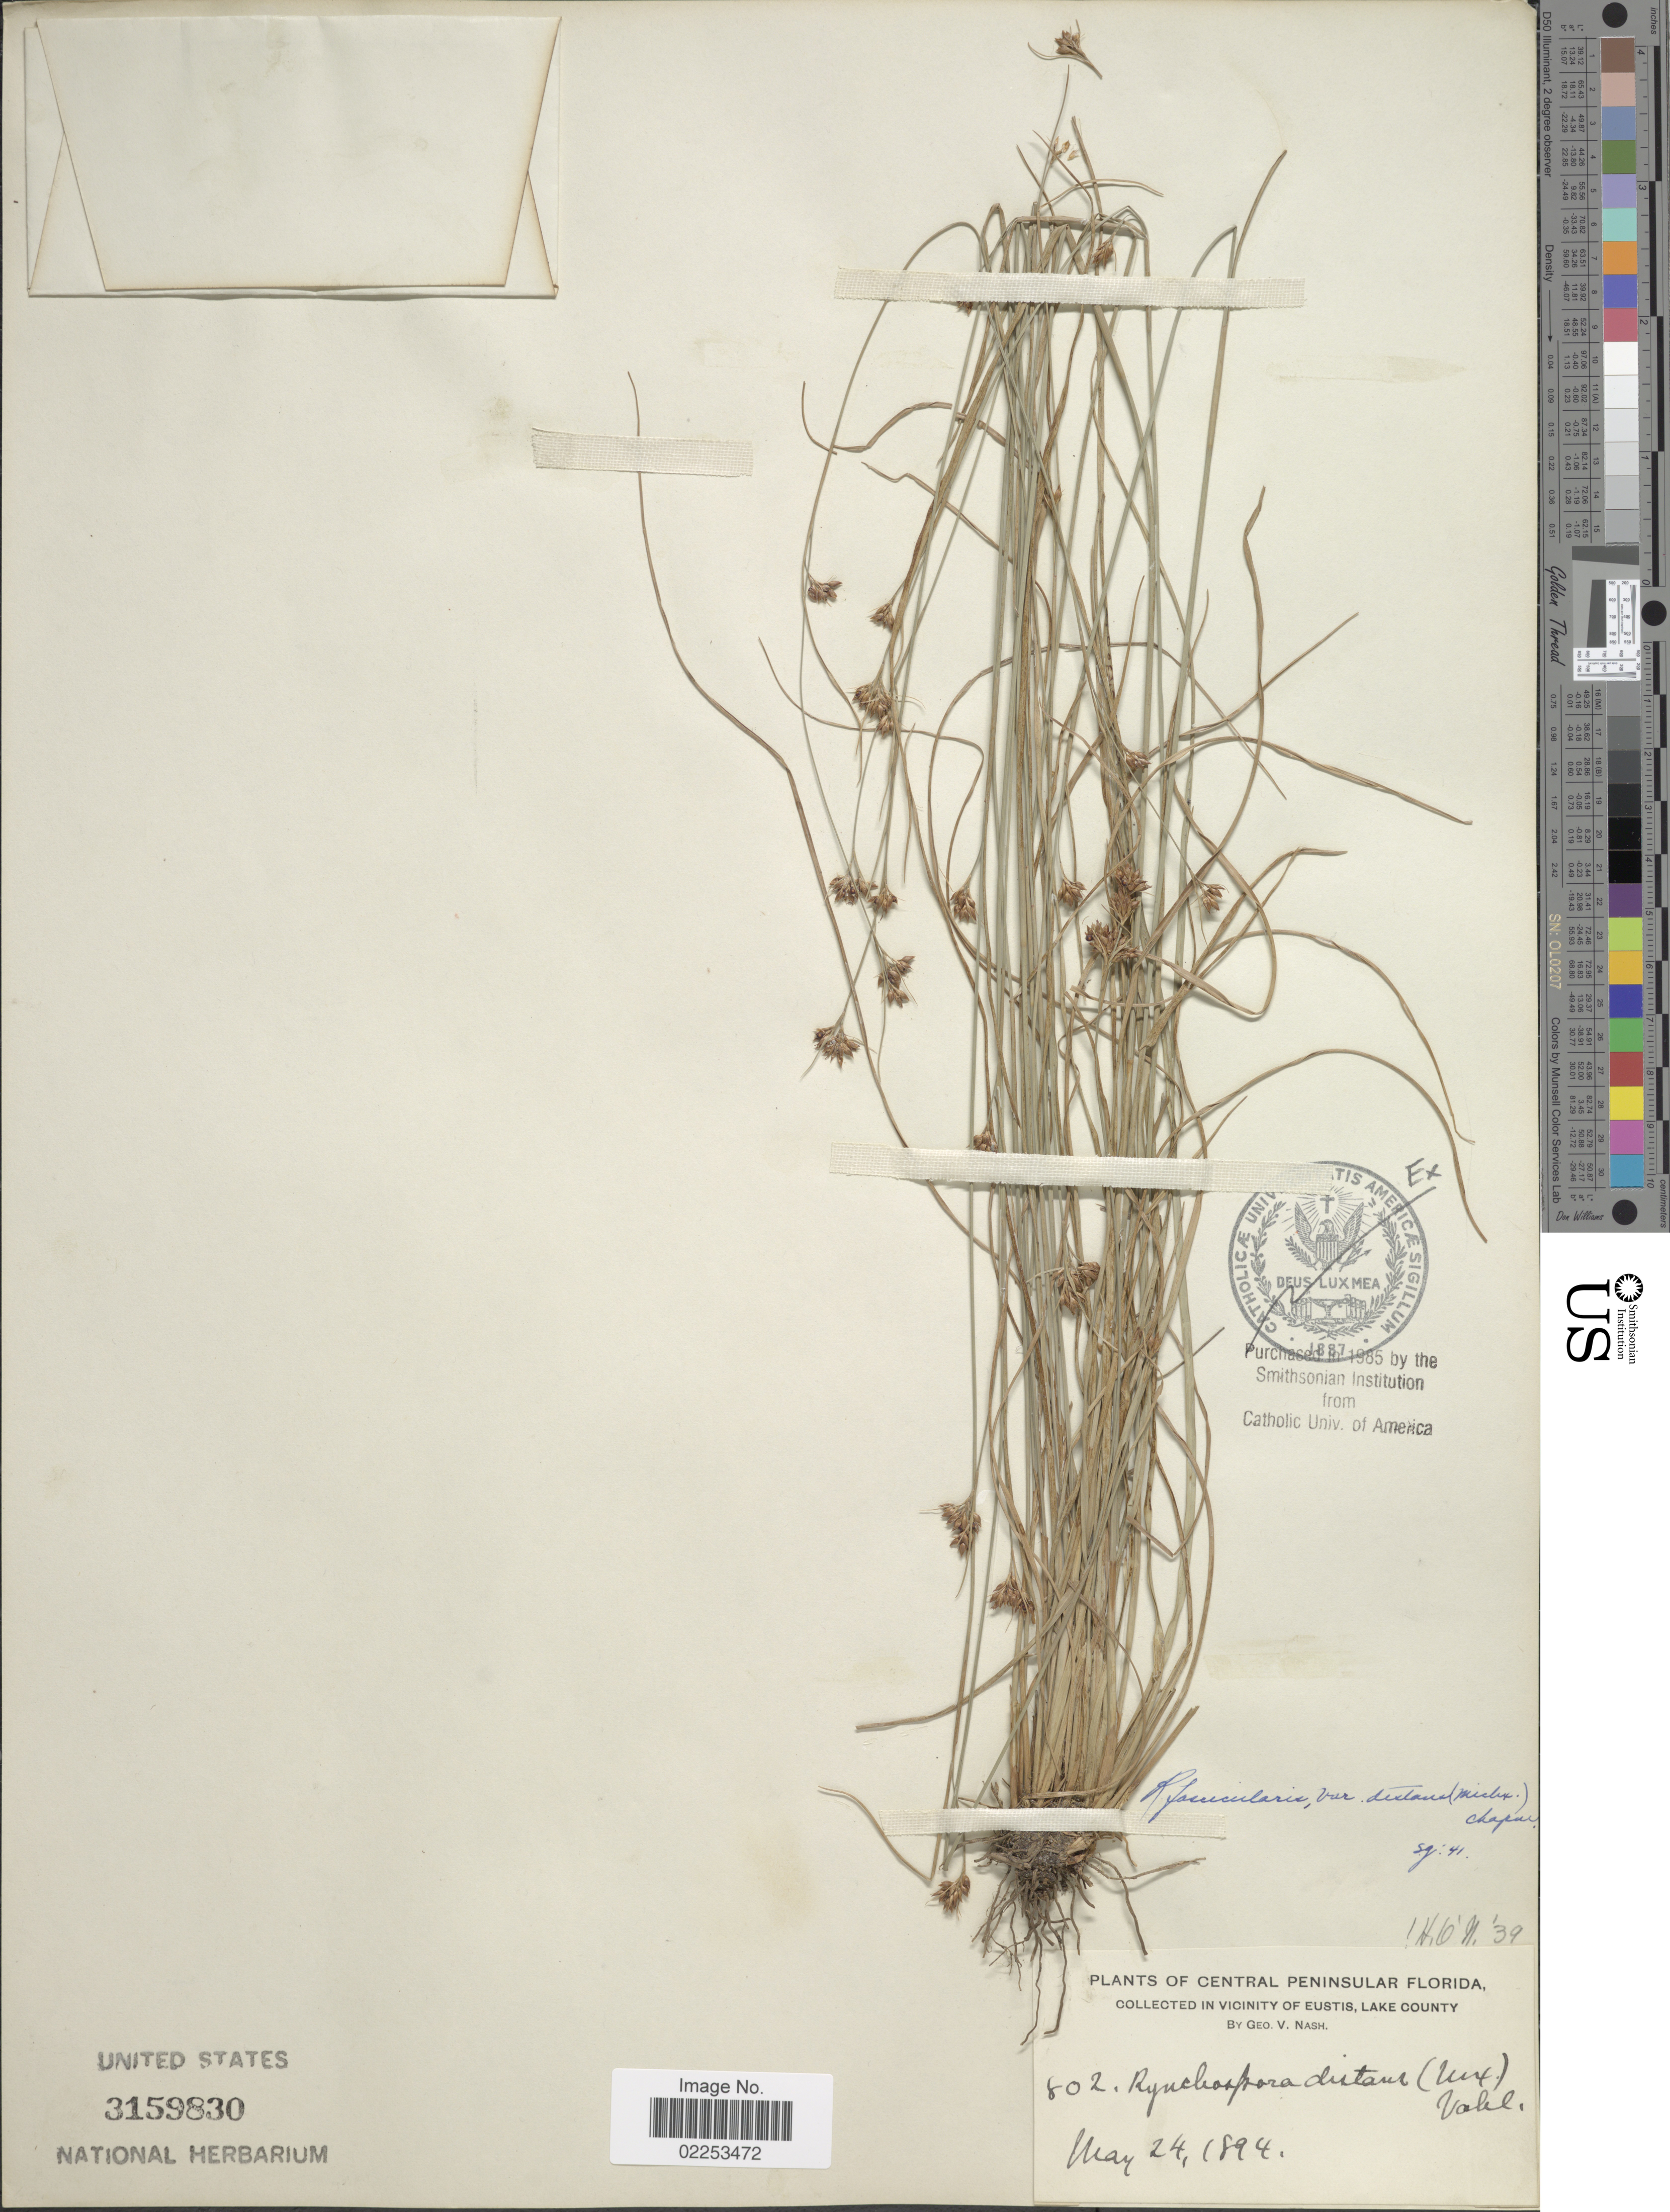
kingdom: Plantae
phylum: Tracheophyta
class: Liliopsida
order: Poales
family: Cyperaceae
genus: Rhynchospora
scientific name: Rhynchospora fascicularis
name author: (Michx.) Vahl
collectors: G. V. Nash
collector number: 802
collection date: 1894-05-24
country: United States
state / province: Florida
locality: Central Peninsular Florida, In Vicinity of Eustis, Lake County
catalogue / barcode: US 3159830